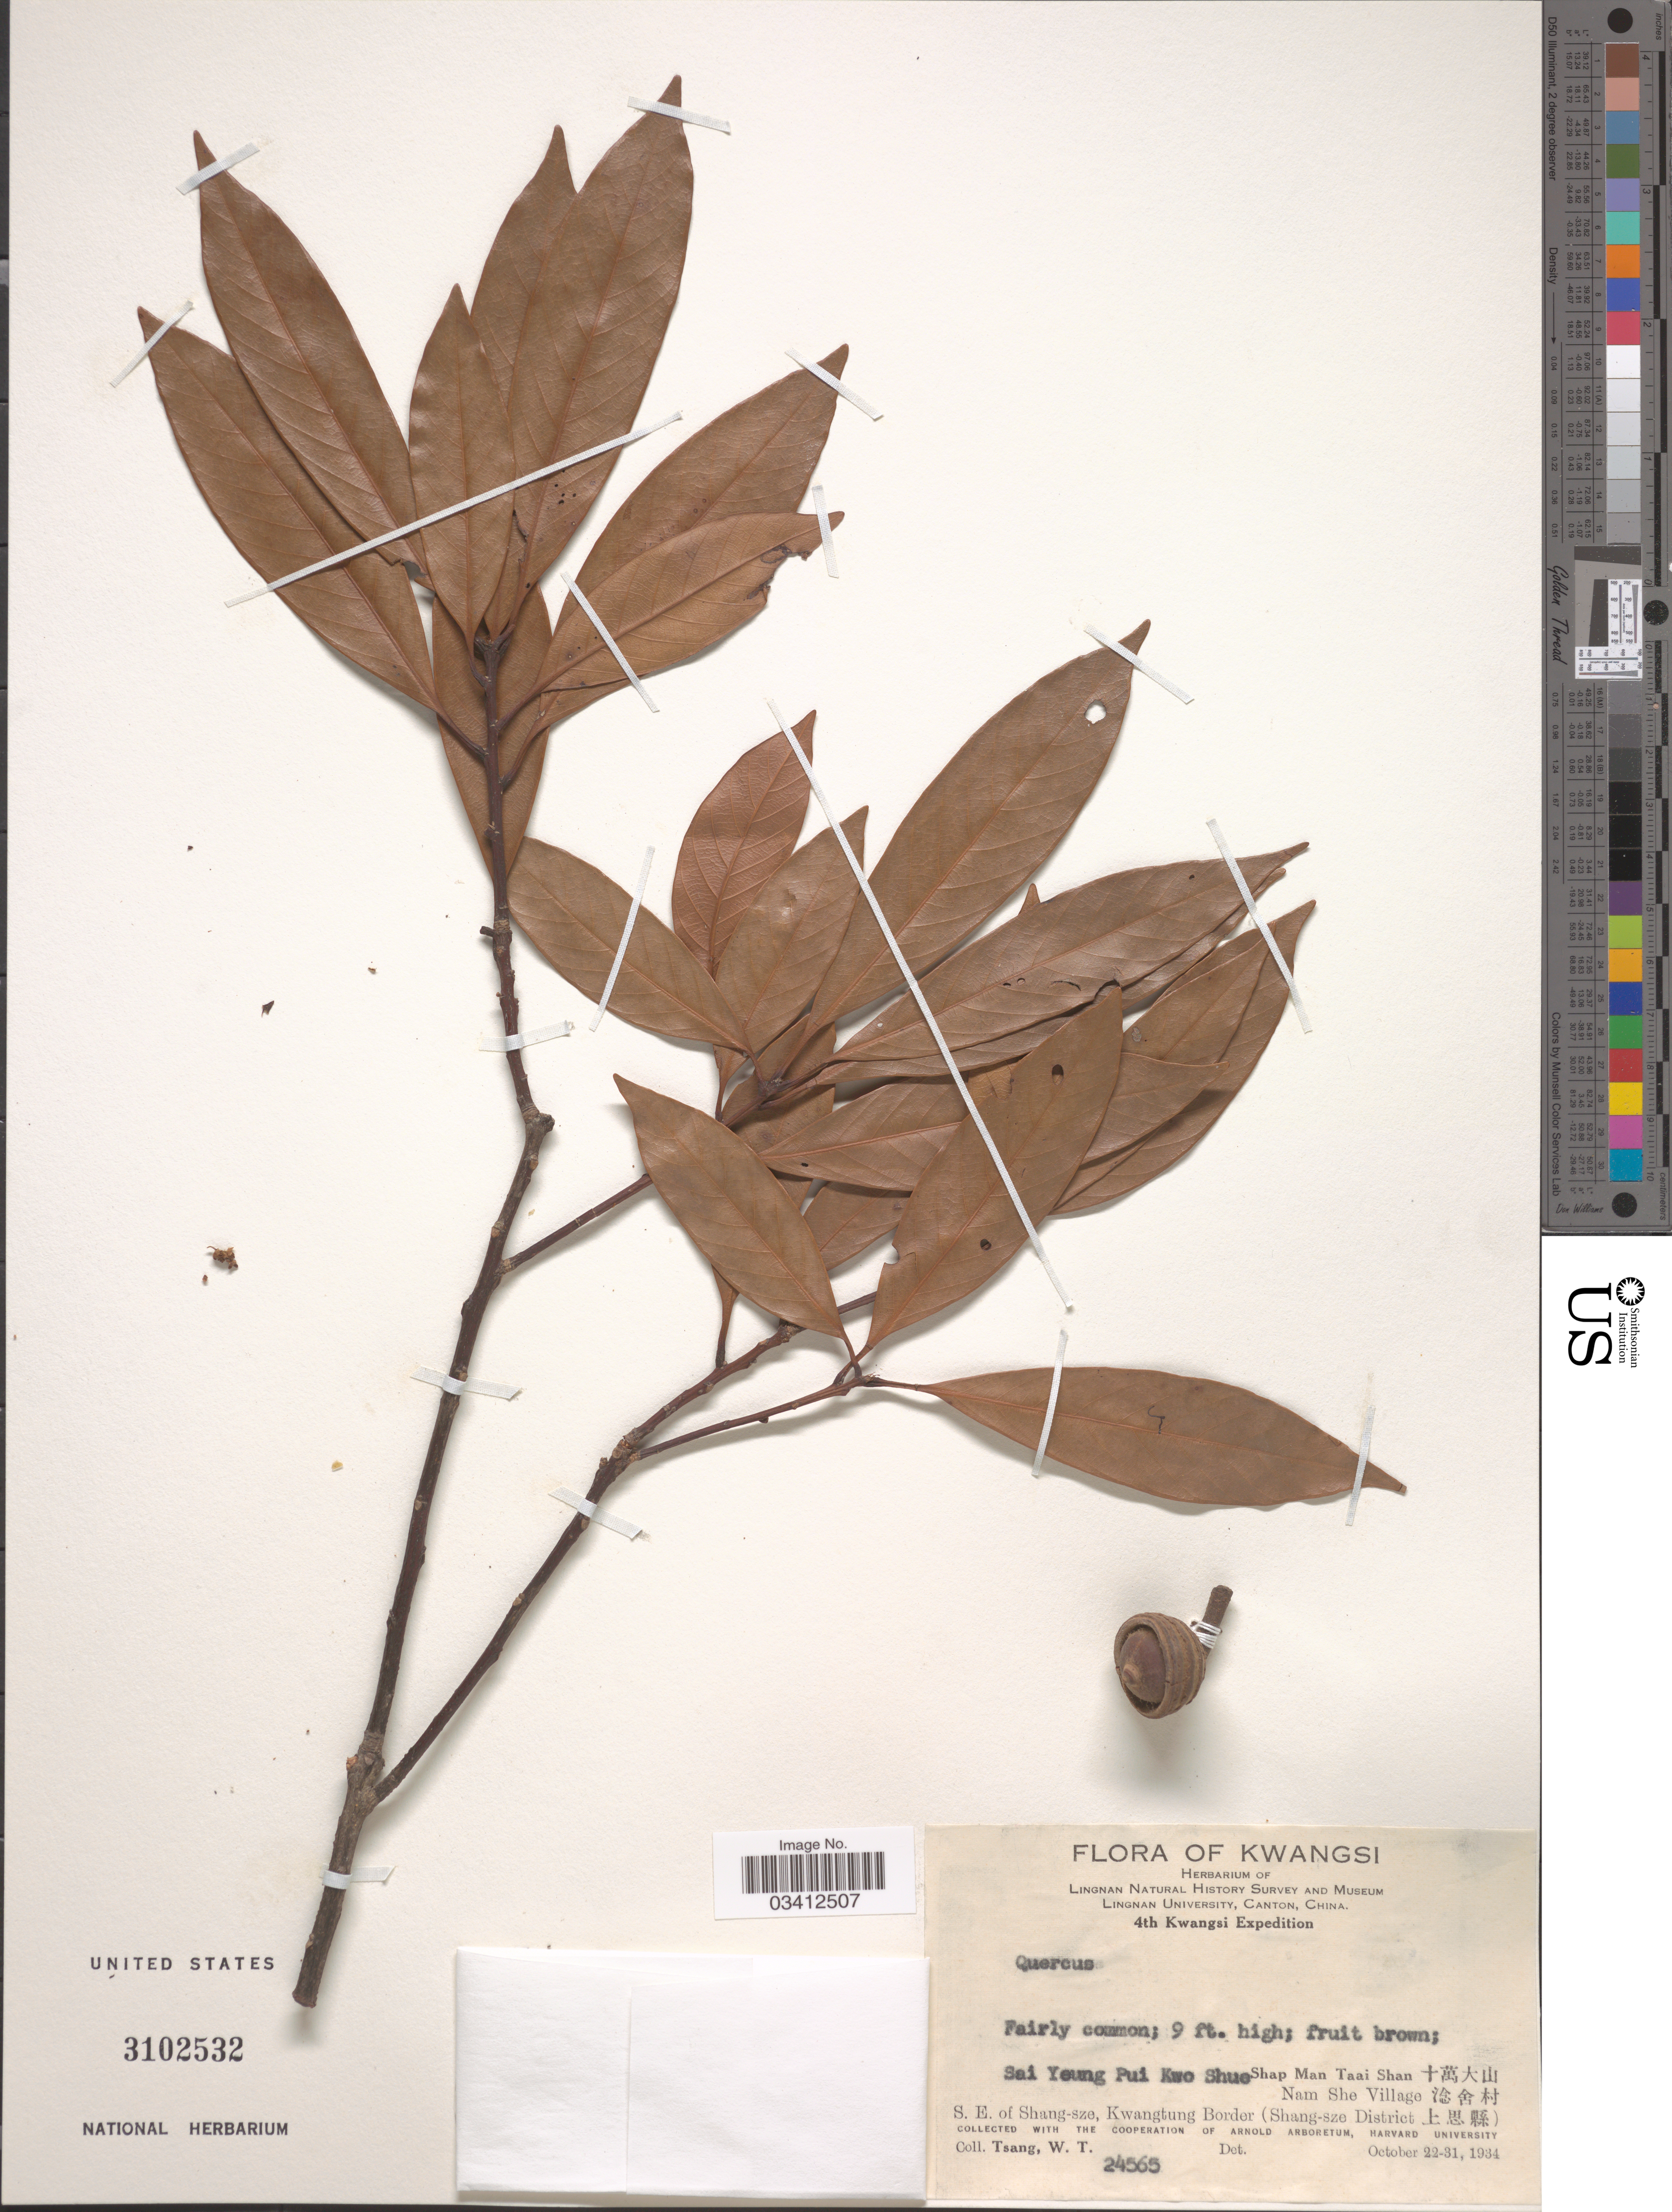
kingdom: Plantae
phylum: Tracheophyta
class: Magnoliopsida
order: Fagales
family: Fagaceae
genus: Quercus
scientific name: Quercus sp.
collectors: W. T. Tsang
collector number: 24565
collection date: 1934-10-22/1934-10-31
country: China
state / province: Guangxi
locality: Kwangsi. Sai Yeung Pui Kwo Shue. Shap Man Taai Shan X. Nam She Village X. S. E. of Shang-sze, Kwangtung Border (Shang-sze District X).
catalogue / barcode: US 3102532